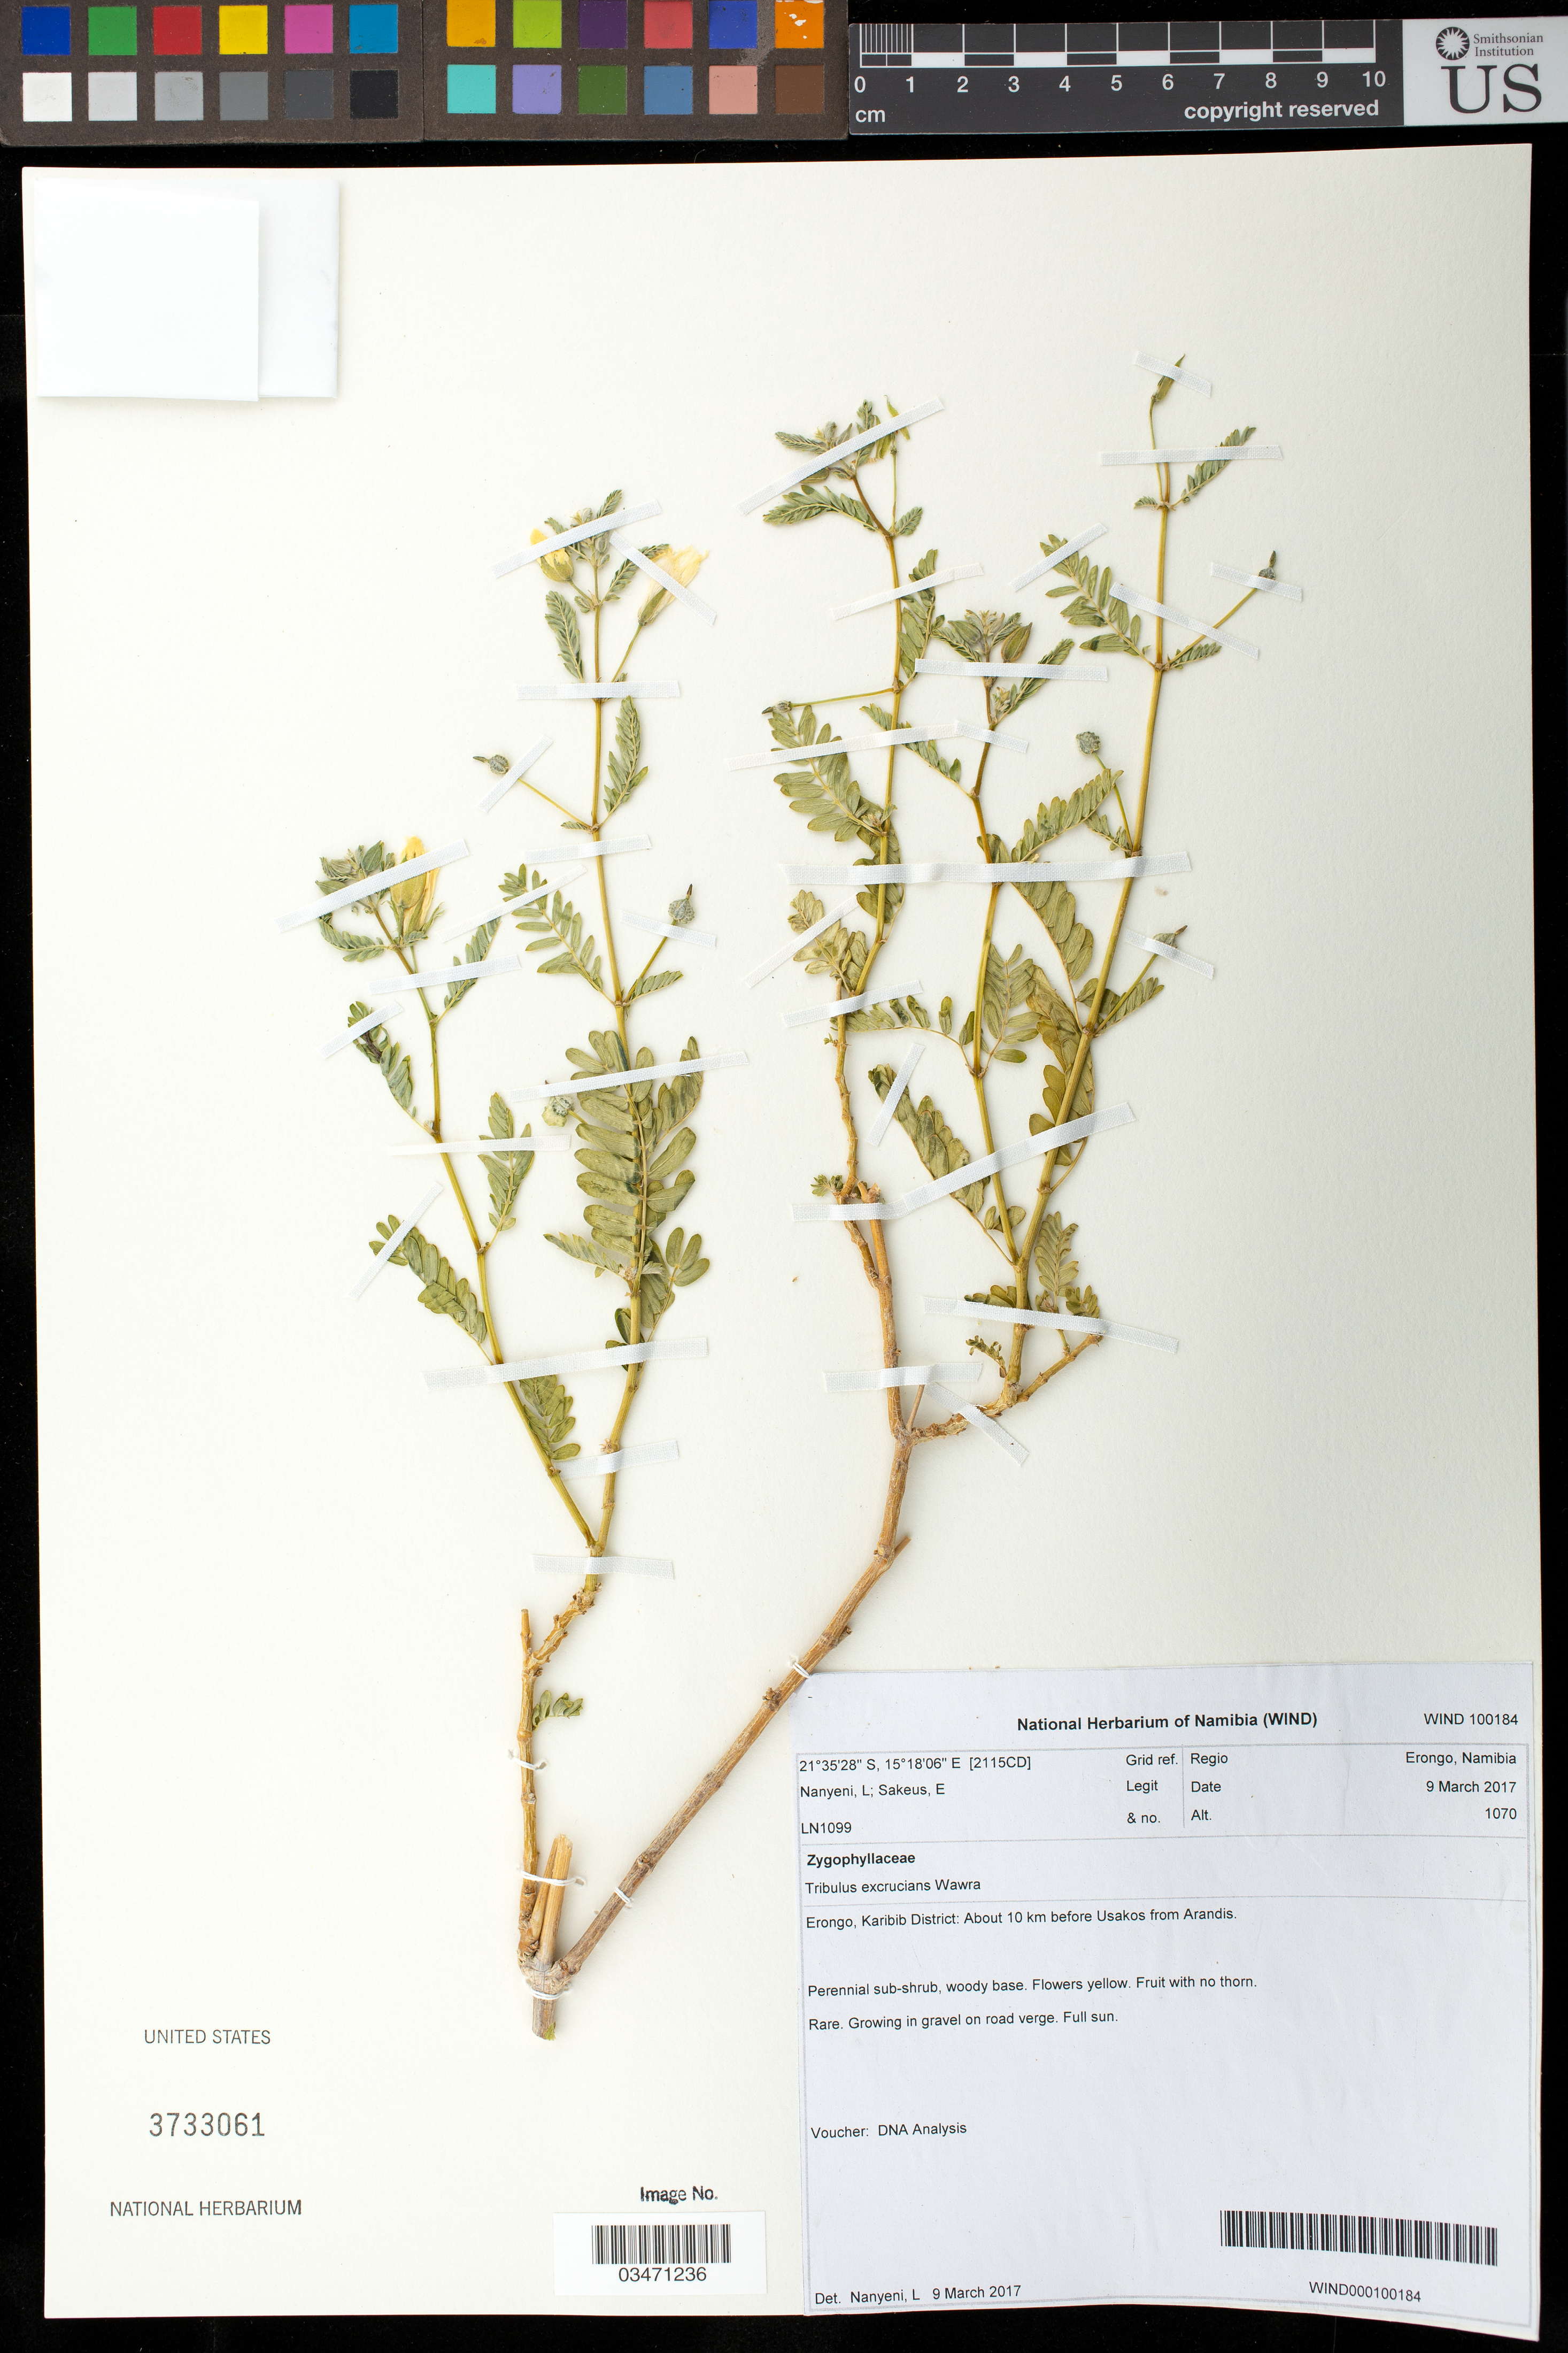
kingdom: Plantae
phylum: Tracheophyta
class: Magnoliopsida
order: Zygophyllales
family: Zygophyllaceae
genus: Tribulus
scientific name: Tribulus excrucians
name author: Wawra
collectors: L. Nanyeni & E. Sakeus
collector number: LN1099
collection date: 2017-03-09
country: Namibia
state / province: Erongo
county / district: Karibib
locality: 10 km before Usakos from Arandis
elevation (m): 1070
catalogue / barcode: US 3733061